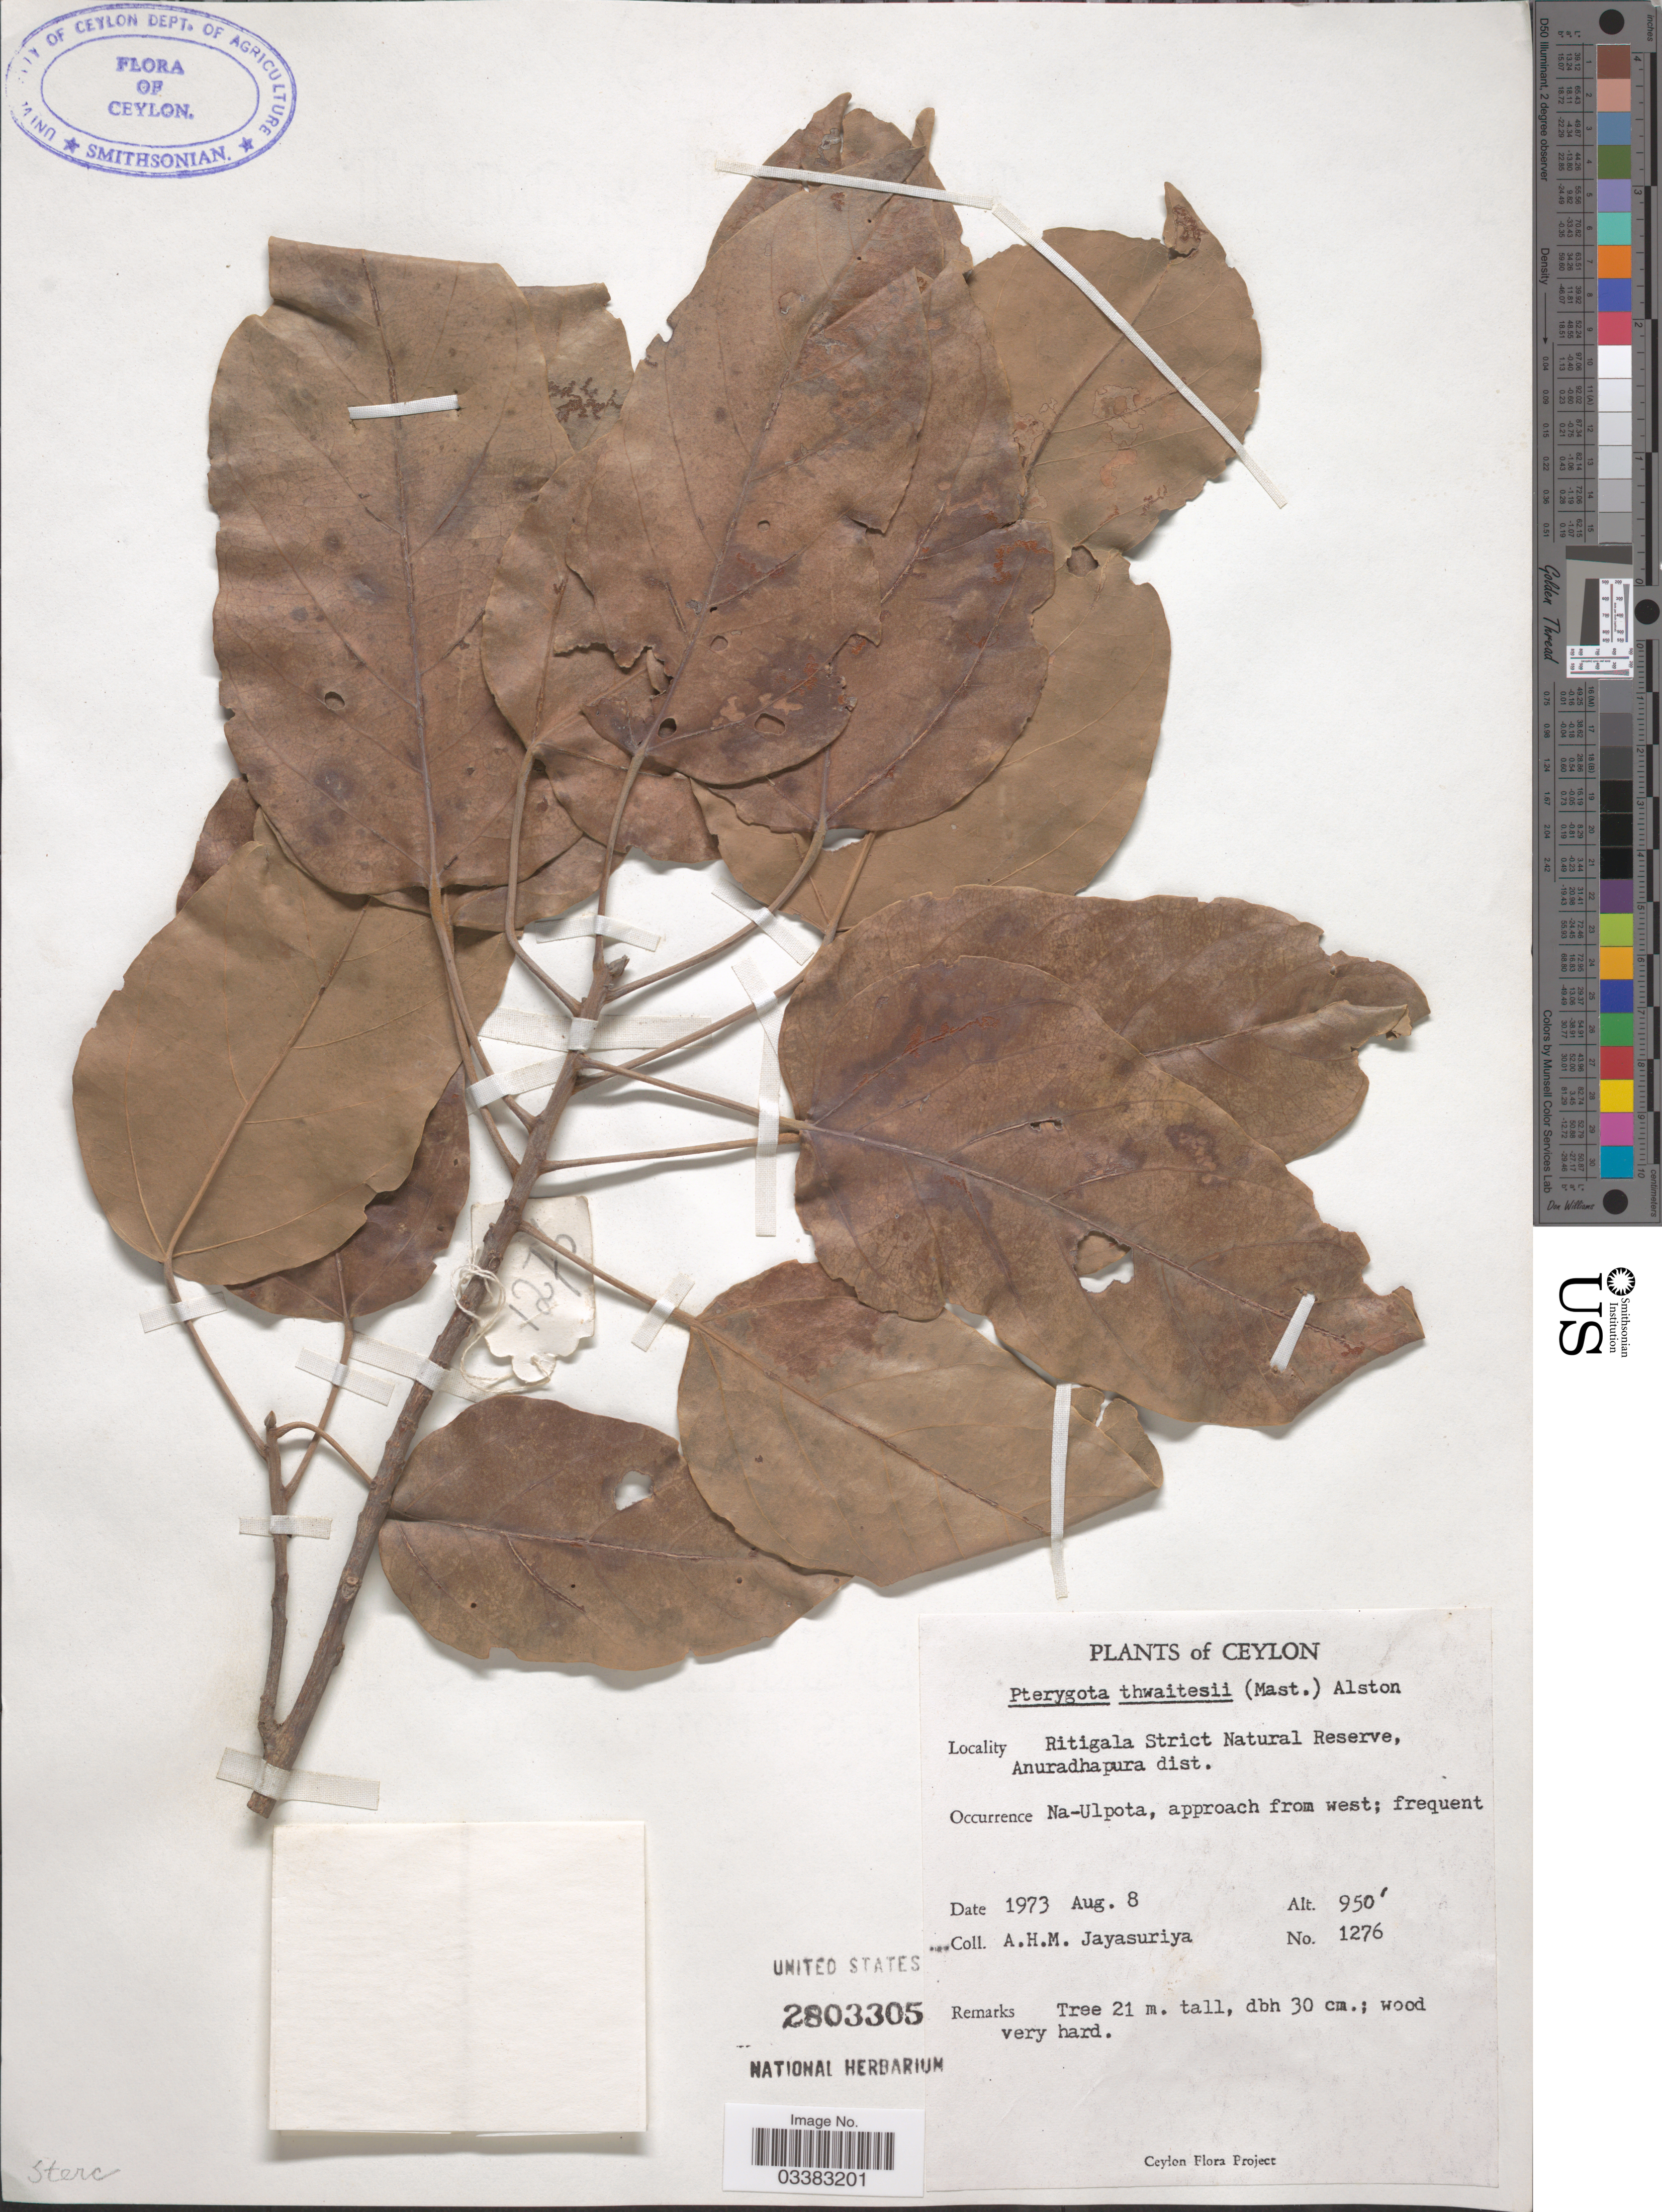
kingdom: Plantae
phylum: Tracheophyta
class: Magnoliopsida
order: Malvales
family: Malvaceae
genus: Pterygota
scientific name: Pterygota thwaitesii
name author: (Mast.) Alston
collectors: A. H. Jayasuriya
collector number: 1276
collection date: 1973-08-08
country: Sri Lanka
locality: Ceylon. Ritigala Strict Natural Reserve, Anuradhapura dist. Na-Ulpota, approach from west.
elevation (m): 290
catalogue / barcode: US 2803305